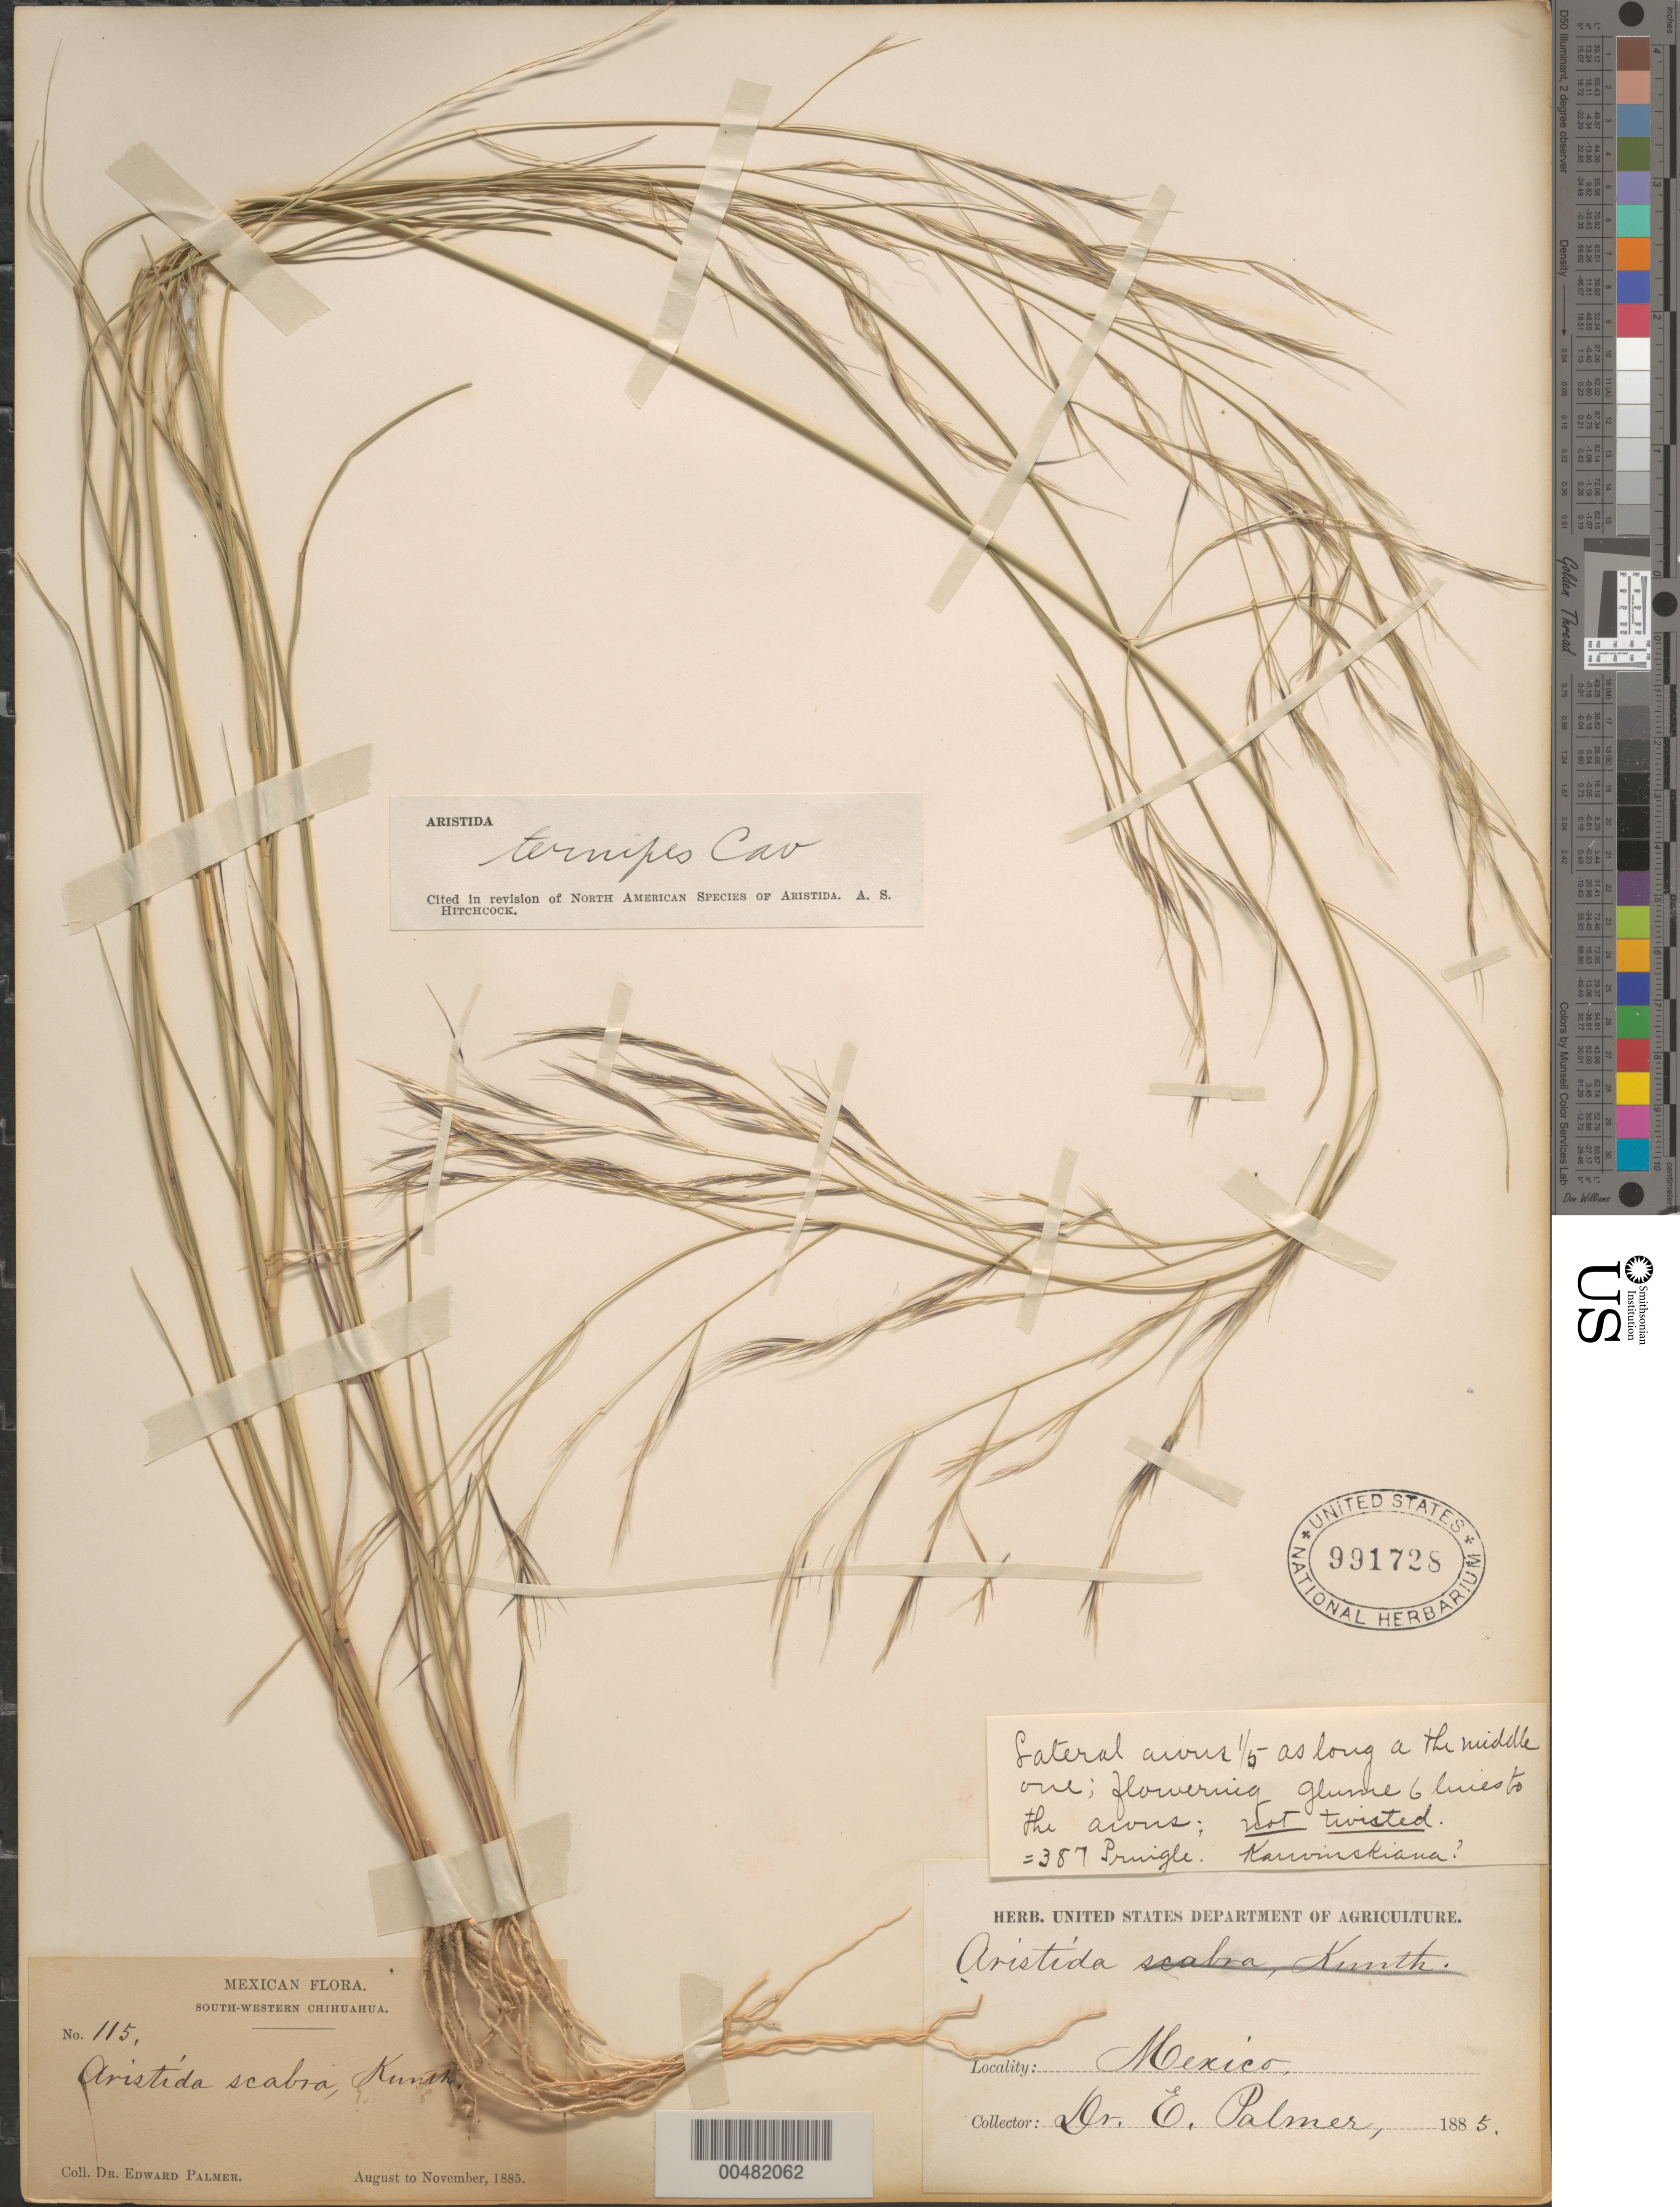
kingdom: Plantae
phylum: Tracheophyta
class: Liliopsida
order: Poales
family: Poaceae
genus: Aristida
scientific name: Aristida ternipes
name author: Cav.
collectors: E. Palmer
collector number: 115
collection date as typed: Aug 1885 to Nov 1885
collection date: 1885-08/1885-11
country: Mexico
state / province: Chihuahua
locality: South-western Chihuahua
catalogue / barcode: US 991728